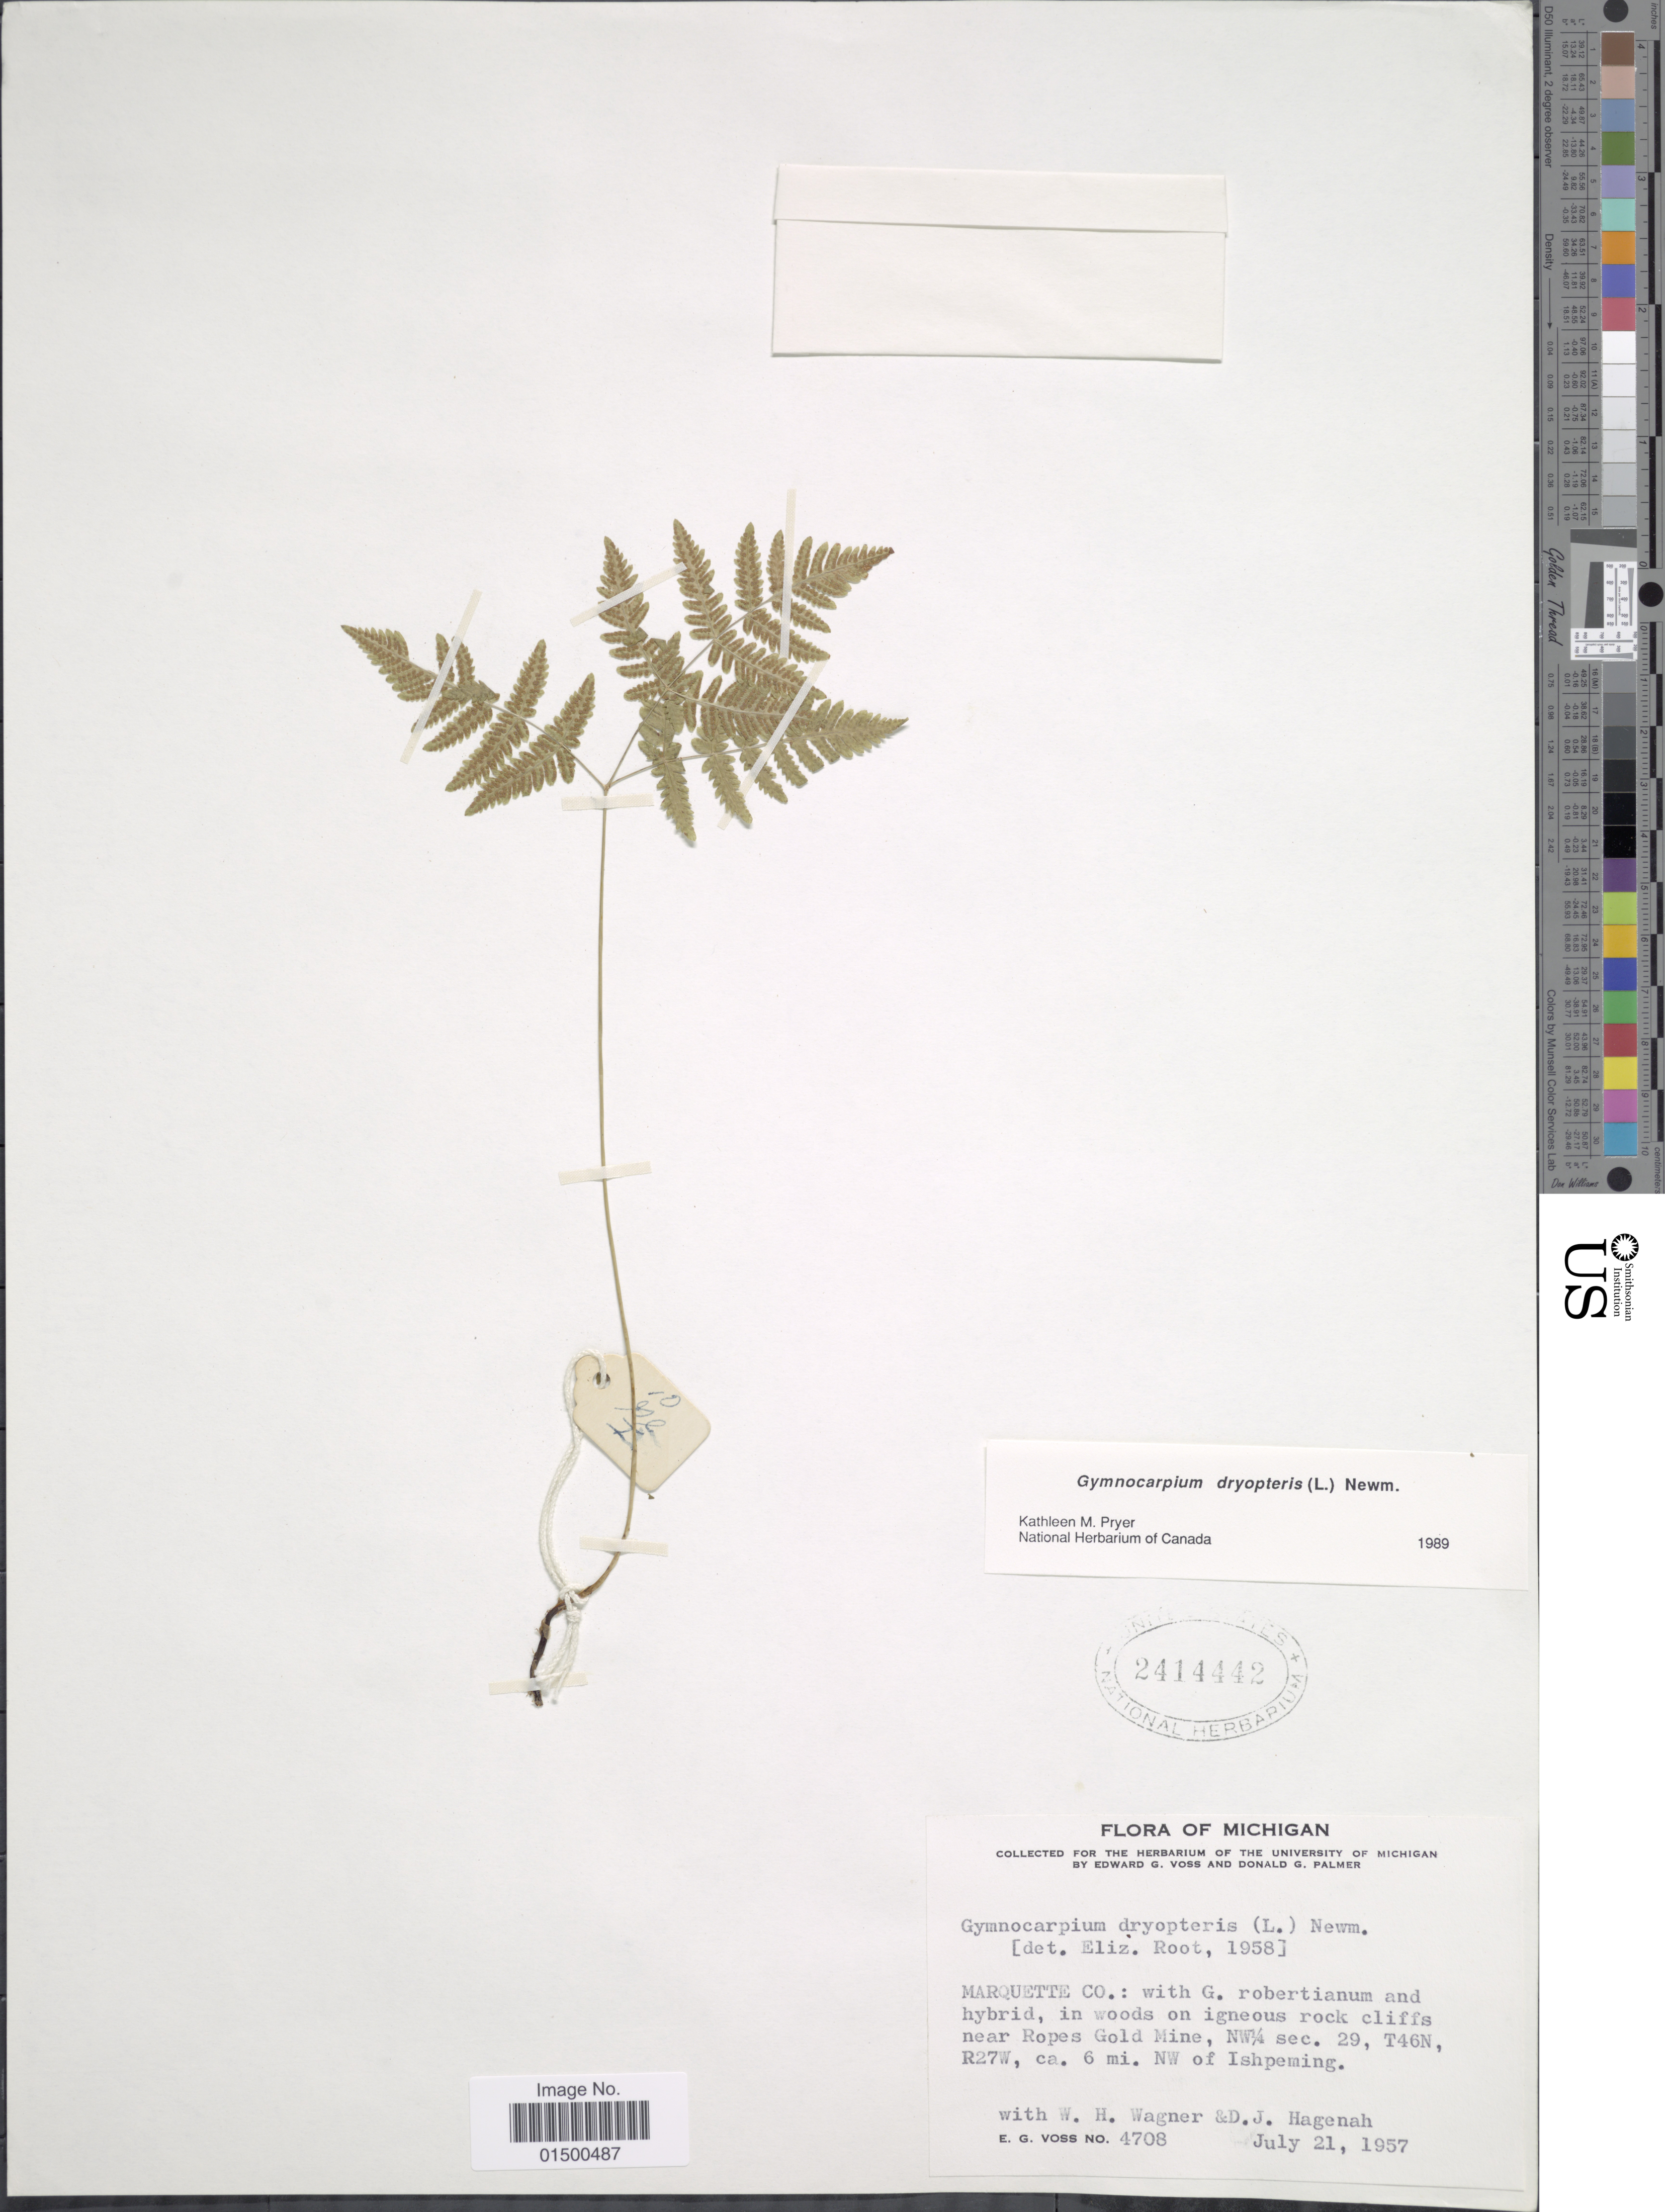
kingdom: Plantae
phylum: Tracheophyta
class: Polypodiopsida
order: Polypodiales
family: Cystopteridaceae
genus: Gymnocarpium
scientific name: Gymnocarpium dryopteris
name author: (L.) Newman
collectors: E. G. Voss, W. H. Wagner & D. Hagenah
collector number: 4708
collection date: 1957-07-21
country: United States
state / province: Michigan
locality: Marquette co., in woods on igneous rock cliffs near Ropes Gold Mine, NW 1/4 sec. 29, T46N, R27W, ca. 6 mi. NW of Ishpeming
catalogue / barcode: US 2414442